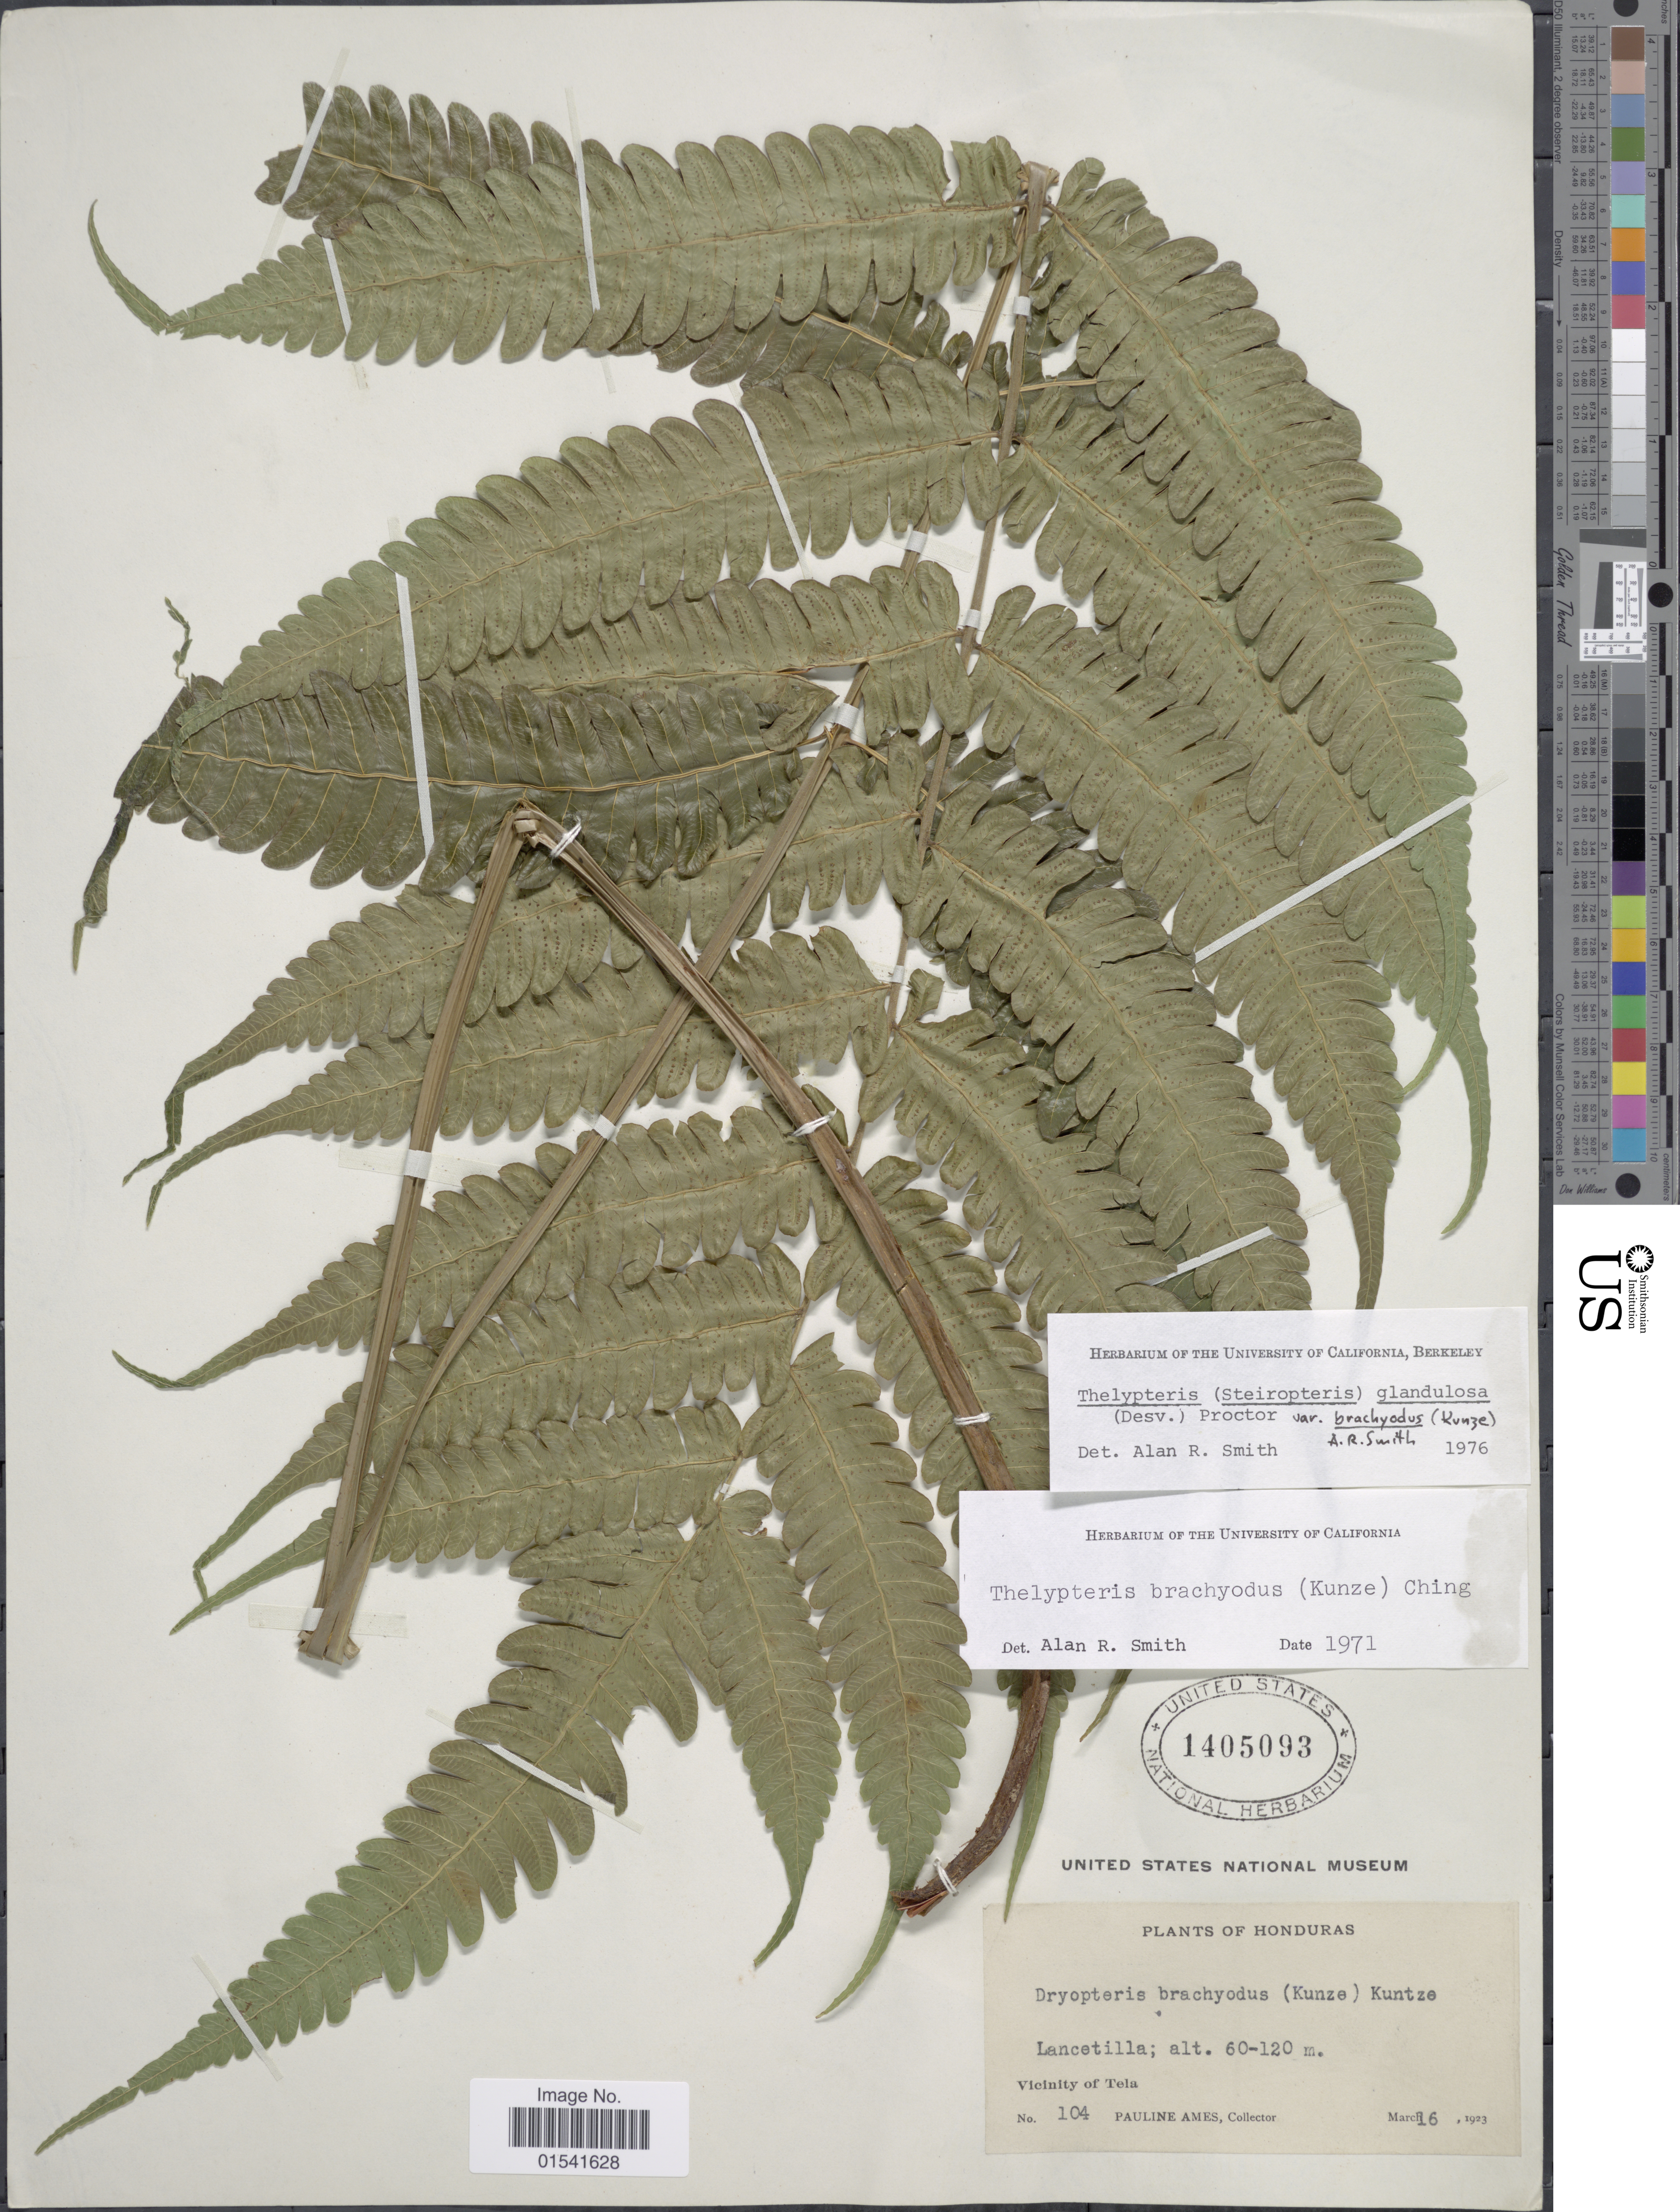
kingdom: Plantae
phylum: Tracheophyta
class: Polypodiopsida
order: Polypodiales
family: Thelypteridaceae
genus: Steiropteris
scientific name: Steiropteris glandulosa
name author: (Hook. f.) Pic. Serm.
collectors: P. Ames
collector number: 104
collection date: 1923-03-16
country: Honduras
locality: Lancetilla, Vicinity of Tela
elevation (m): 60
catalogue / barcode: US 1405093